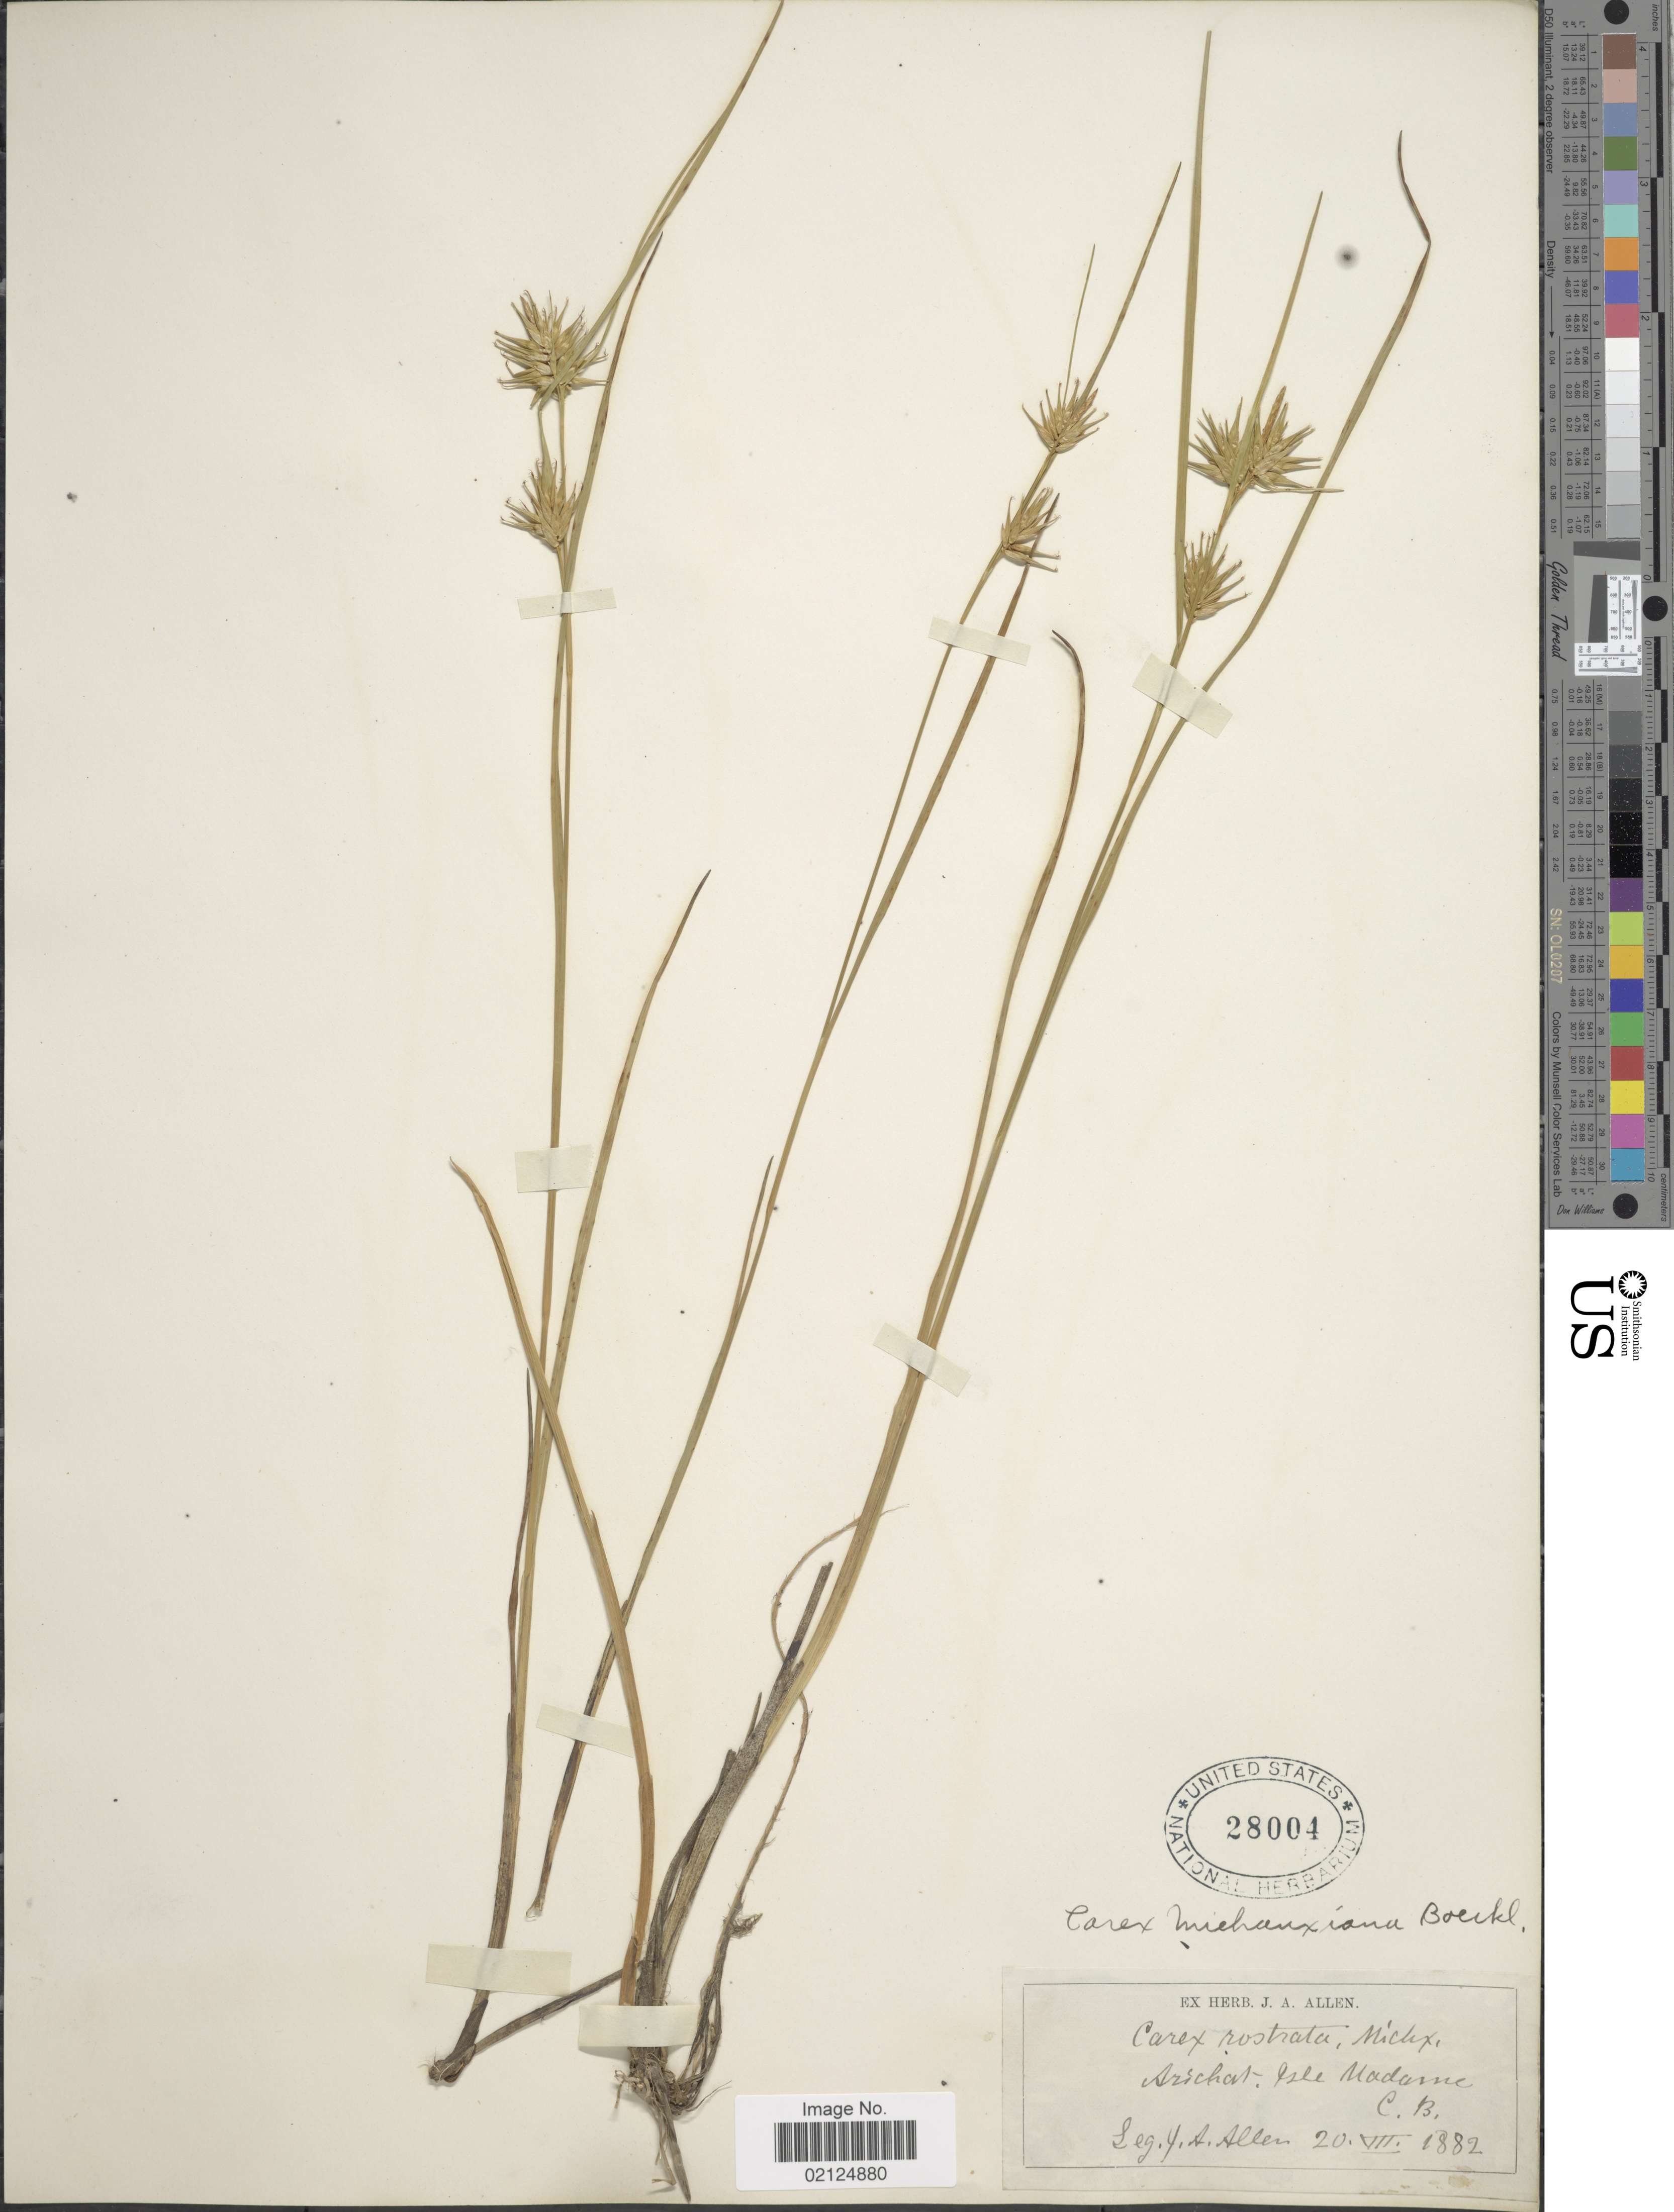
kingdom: Plantae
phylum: Tracheophyta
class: Liliopsida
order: Poales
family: Cyperaceae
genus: Carex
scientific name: Carex michauxiana subsp. michauxiana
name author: Boeckeler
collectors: J. A. Allen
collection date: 1882-07-20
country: Canada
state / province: Nova Scotia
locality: Arichat, isle Madame C. B.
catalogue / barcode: US 28004